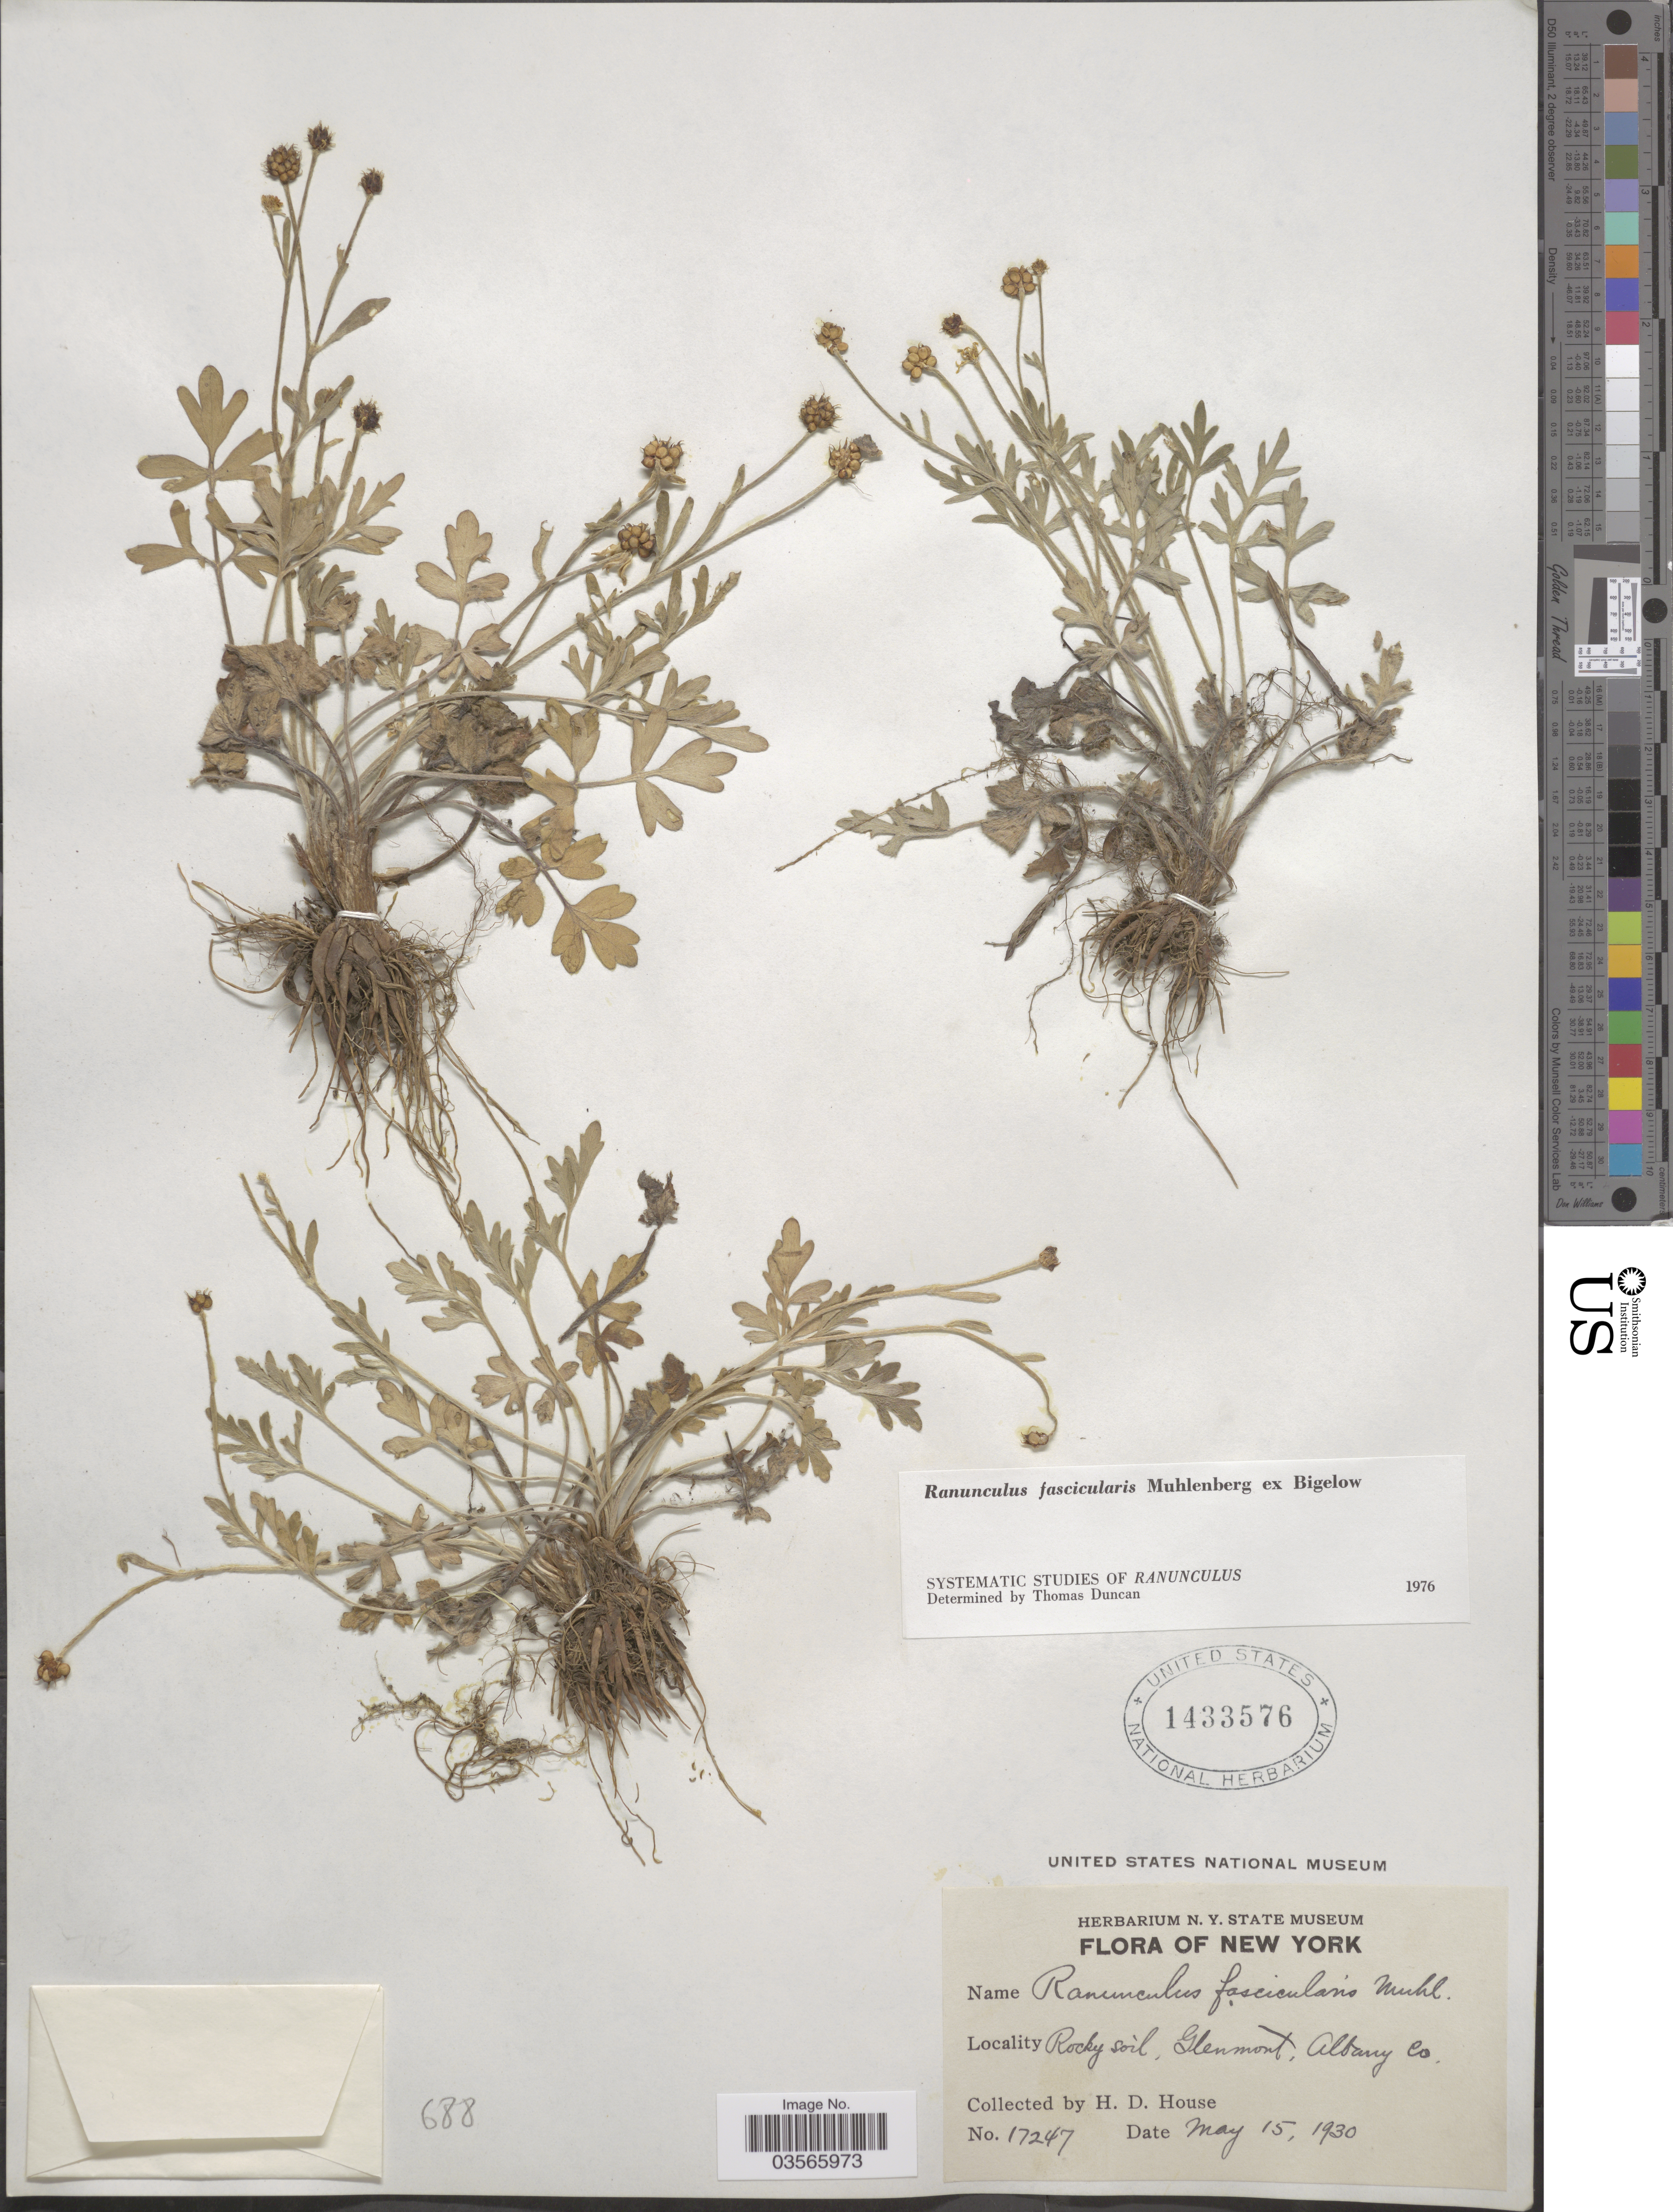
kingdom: Plantae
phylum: Tracheophyta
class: Magnoliopsida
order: Ranunculales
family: Ranunculaceae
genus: Ranunculus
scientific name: Ranunculus fascicularis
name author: Muhl. ex Bigelow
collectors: H. D. House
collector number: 17247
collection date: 1930-05-15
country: United States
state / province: New York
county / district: Albany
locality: Glenmont, Albany Co.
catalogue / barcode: US 1433576